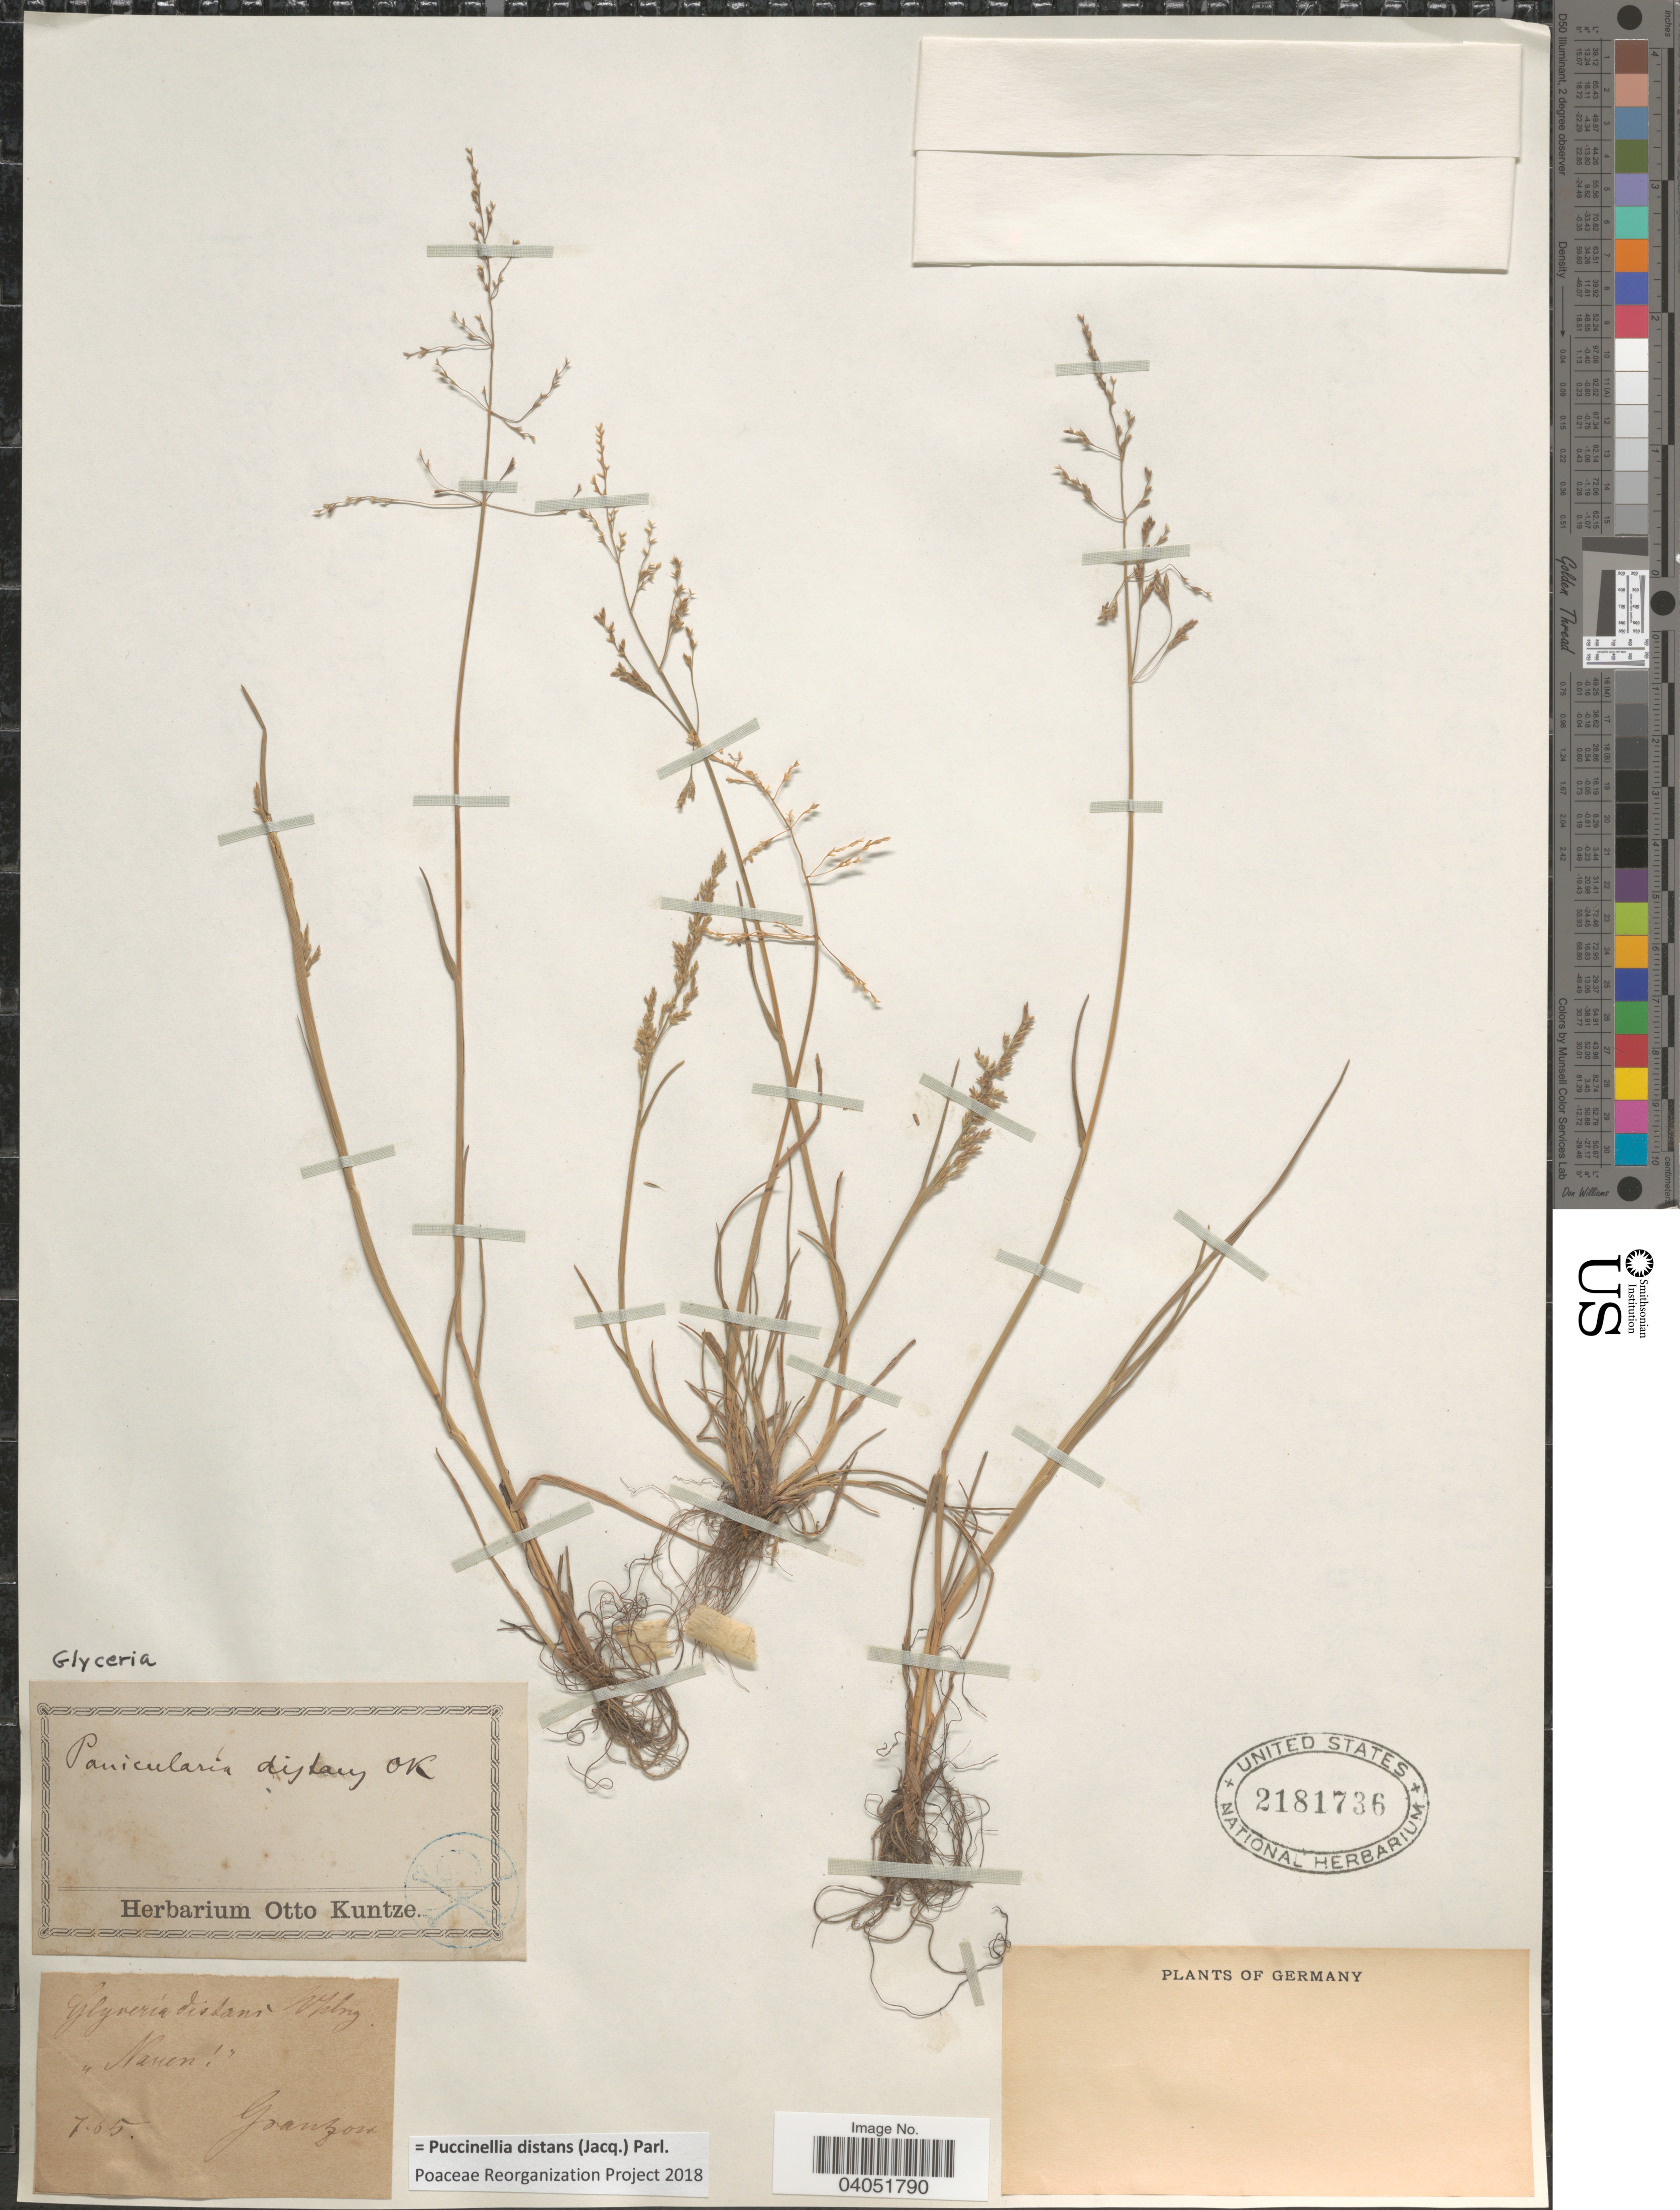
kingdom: Plantae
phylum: Tracheophyta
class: Liliopsida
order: Poales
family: Poaceae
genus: Puccinellia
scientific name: Puccinellia distans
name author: (Jacq.) Parl.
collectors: Grantzow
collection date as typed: Transcribed d/m/y: /7/5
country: Germany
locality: Nauen [illegible text]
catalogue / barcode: US 2181736